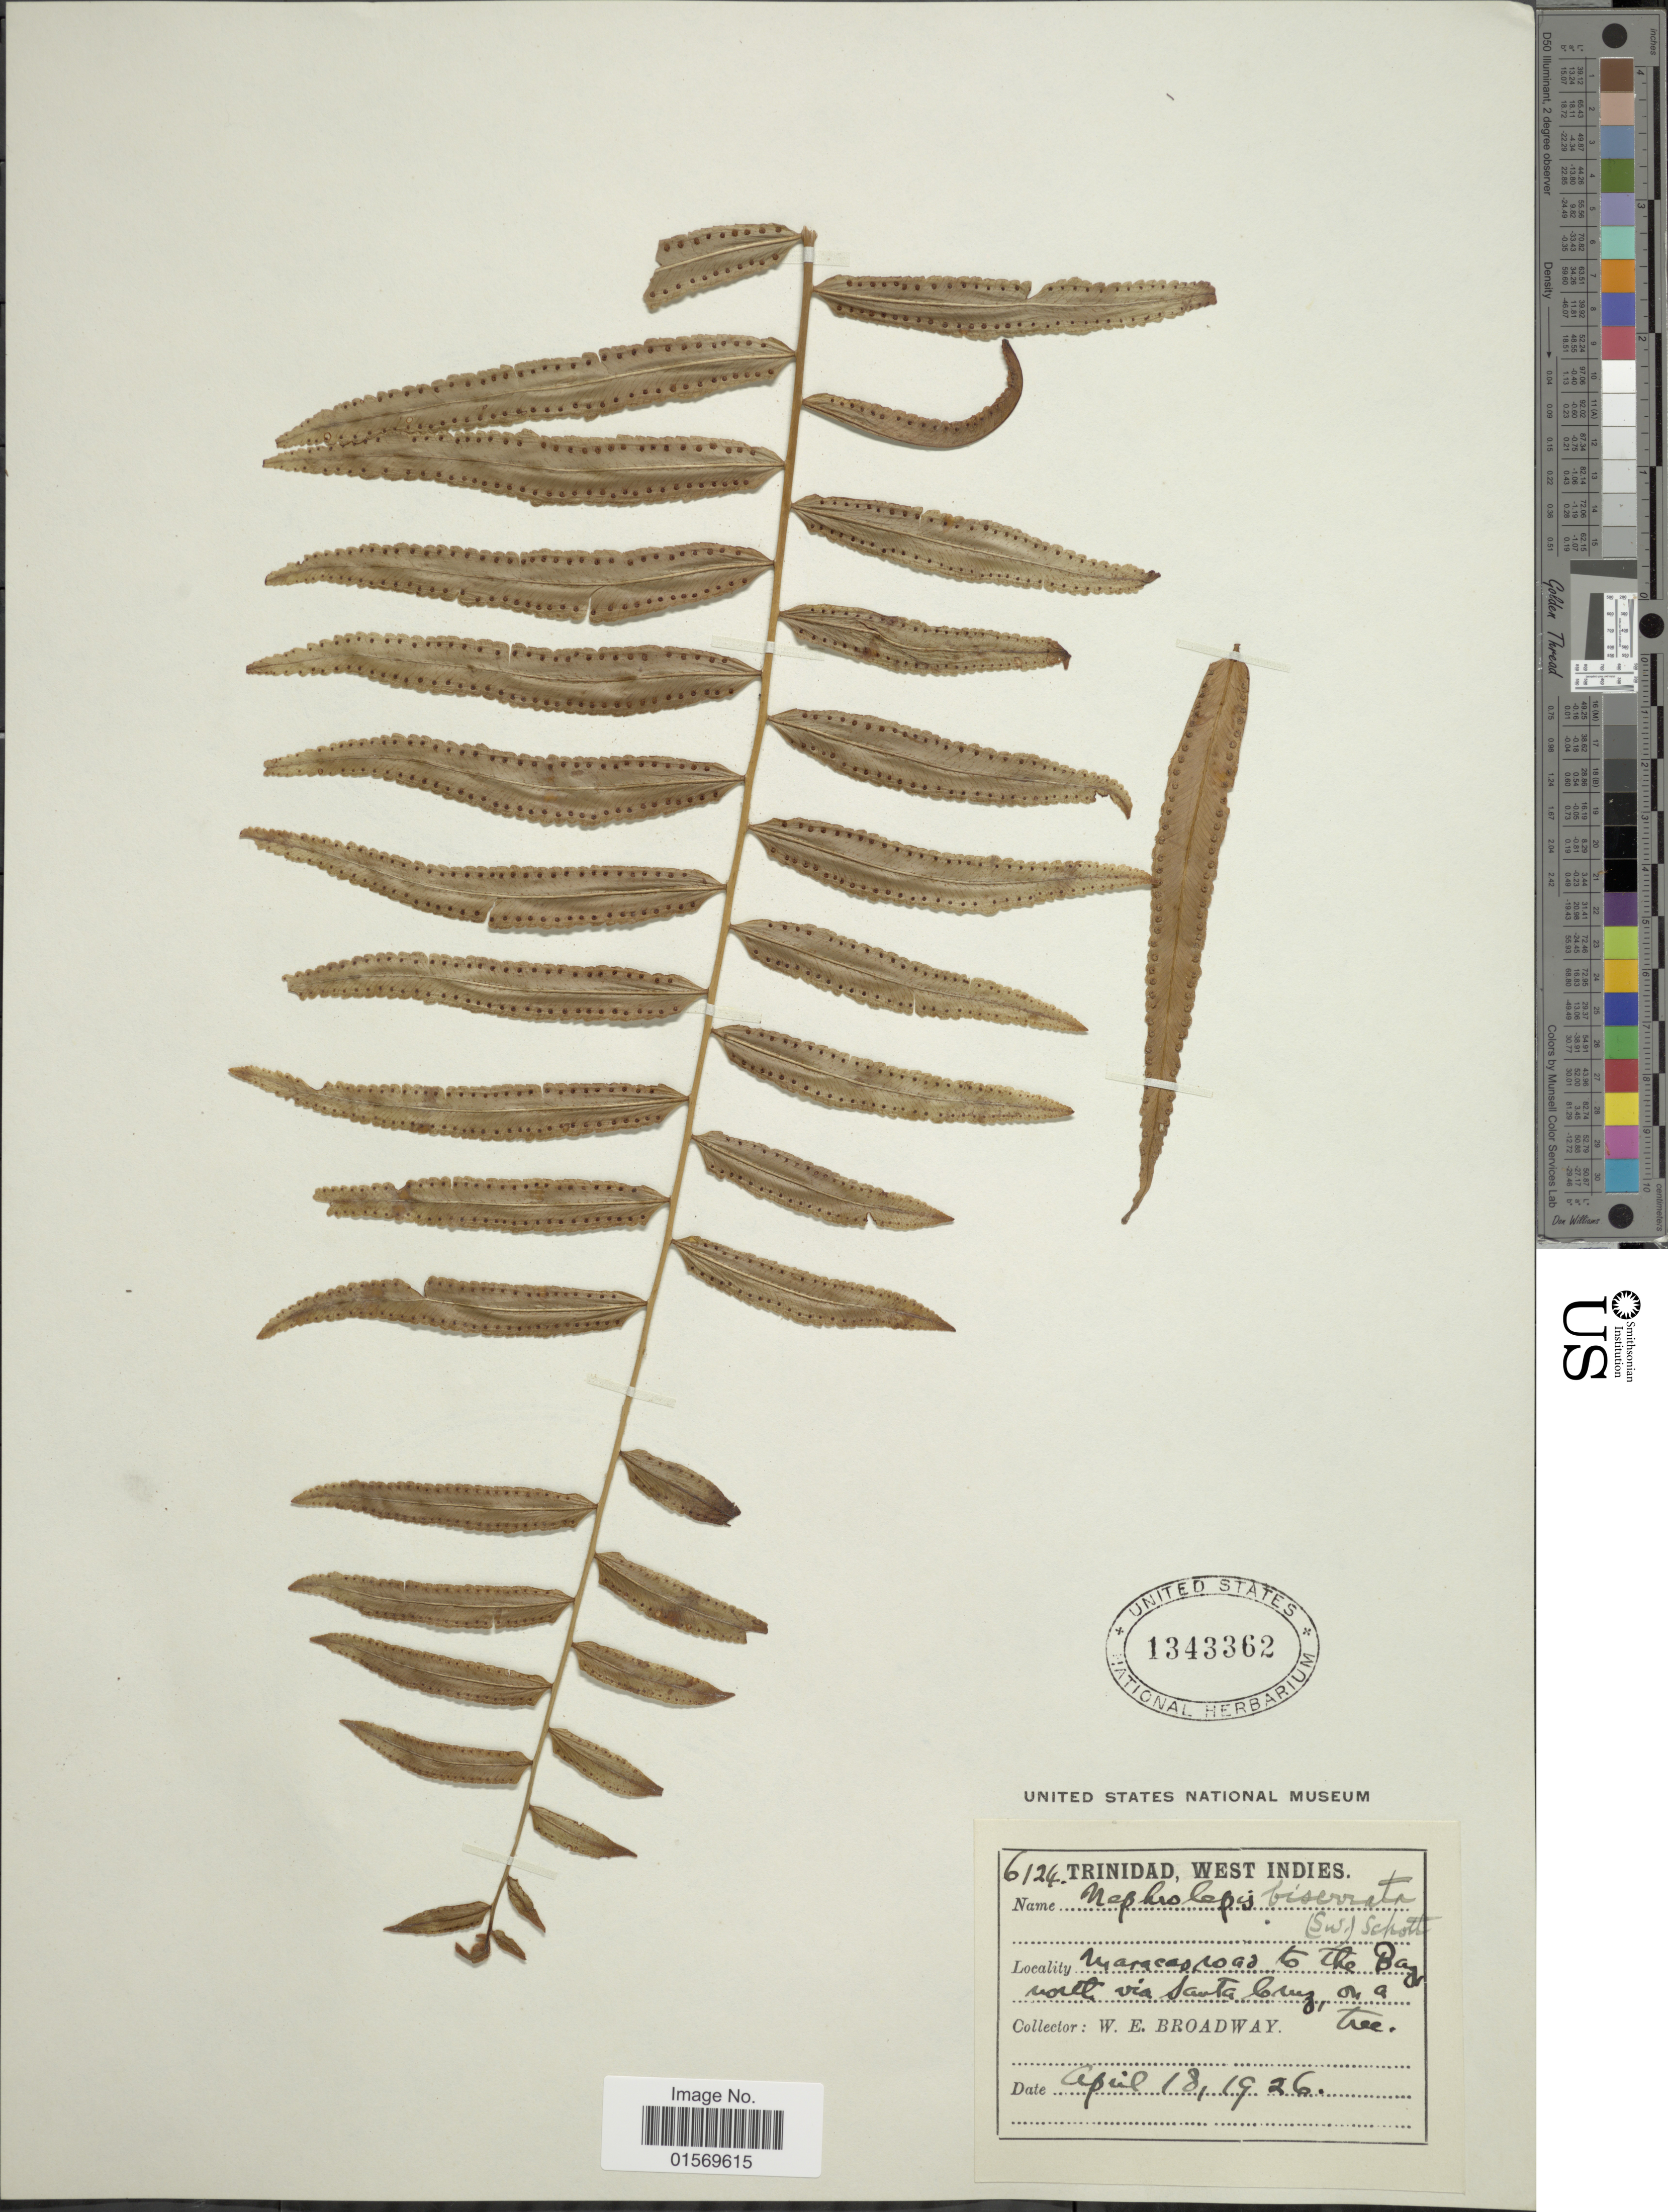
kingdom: Plantae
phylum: Tracheophyta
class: Polypodiopsida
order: Polypodiales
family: Nephrolepidaceae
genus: Nephrolepis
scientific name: Nephrolepis biserrata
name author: (Sw.) Schott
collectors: W. E. Broadway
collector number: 6124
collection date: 1926-04-18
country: Trinidad and Tobago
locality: Trinidad, West Indies, Maracas road to the Bay north via Santa Cruz, on a tree.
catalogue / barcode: US 1343362